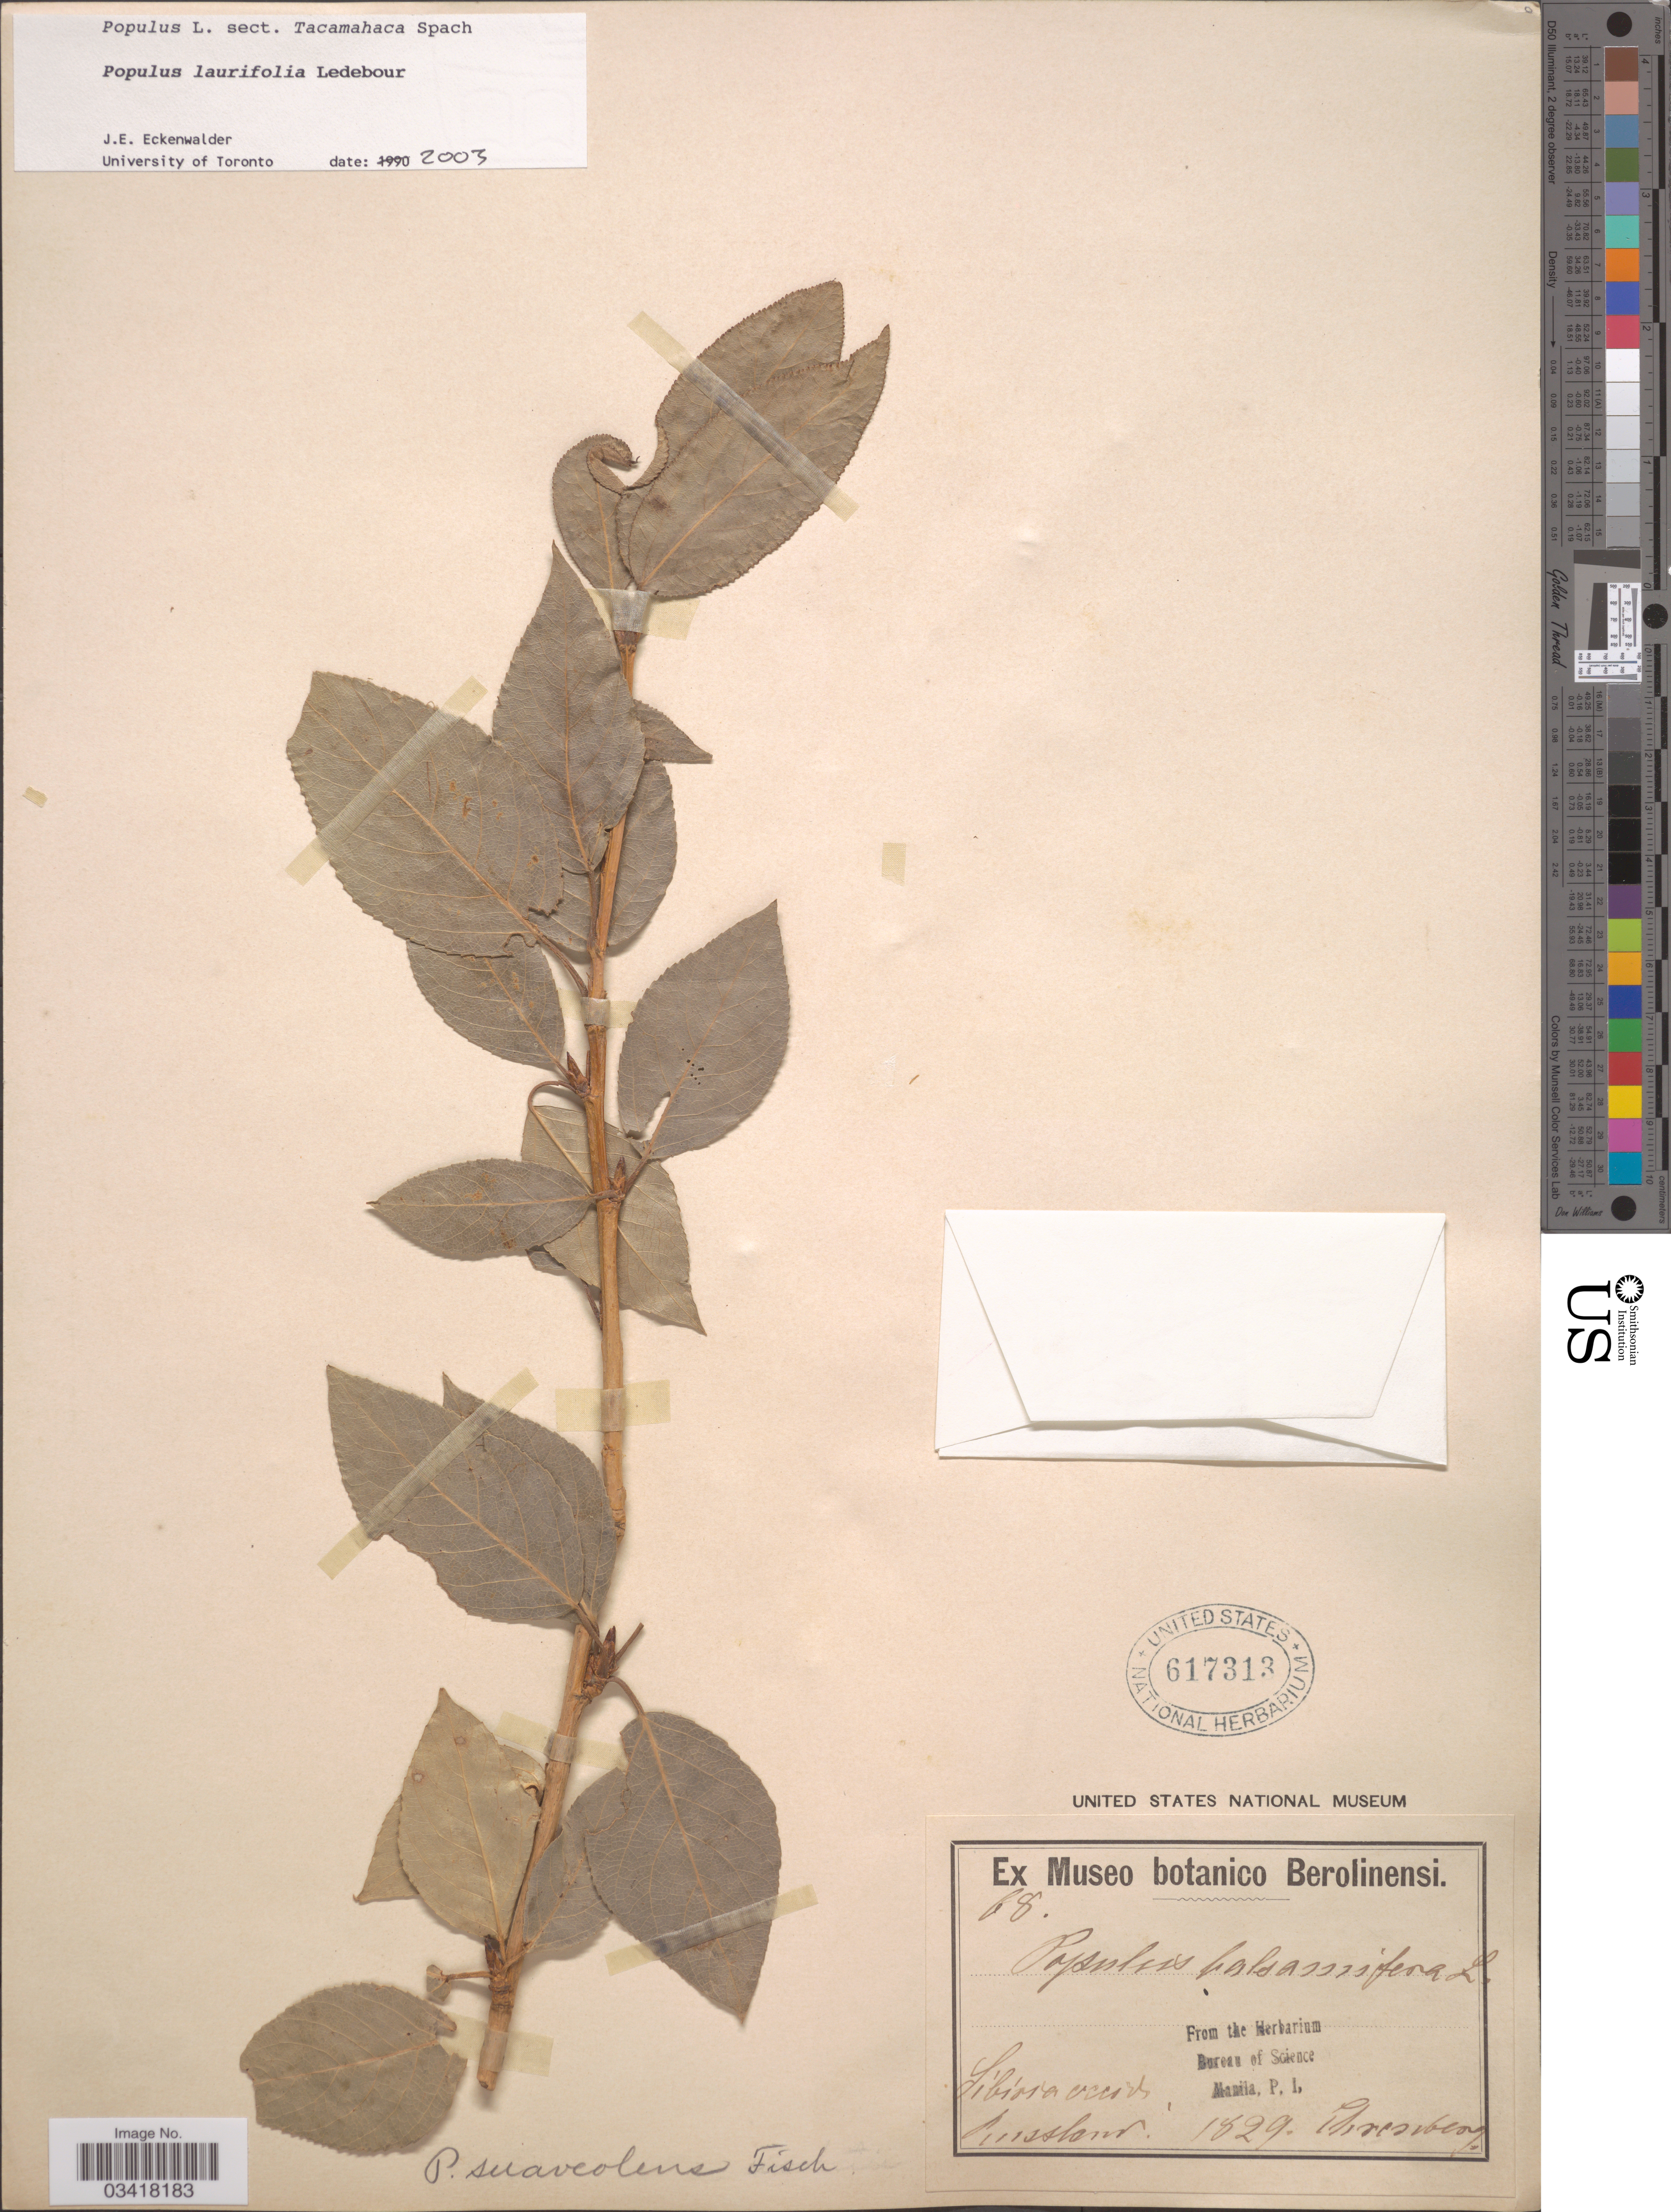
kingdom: Plantae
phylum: Tracheophyta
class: Magnoliopsida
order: Malpighiales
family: Salicaceae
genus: Populus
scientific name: Populus laurifolia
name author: Ledeb.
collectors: Ehrenberg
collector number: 68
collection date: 1829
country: Russian Federation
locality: Sibiria occid.Russland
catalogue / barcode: US 617313